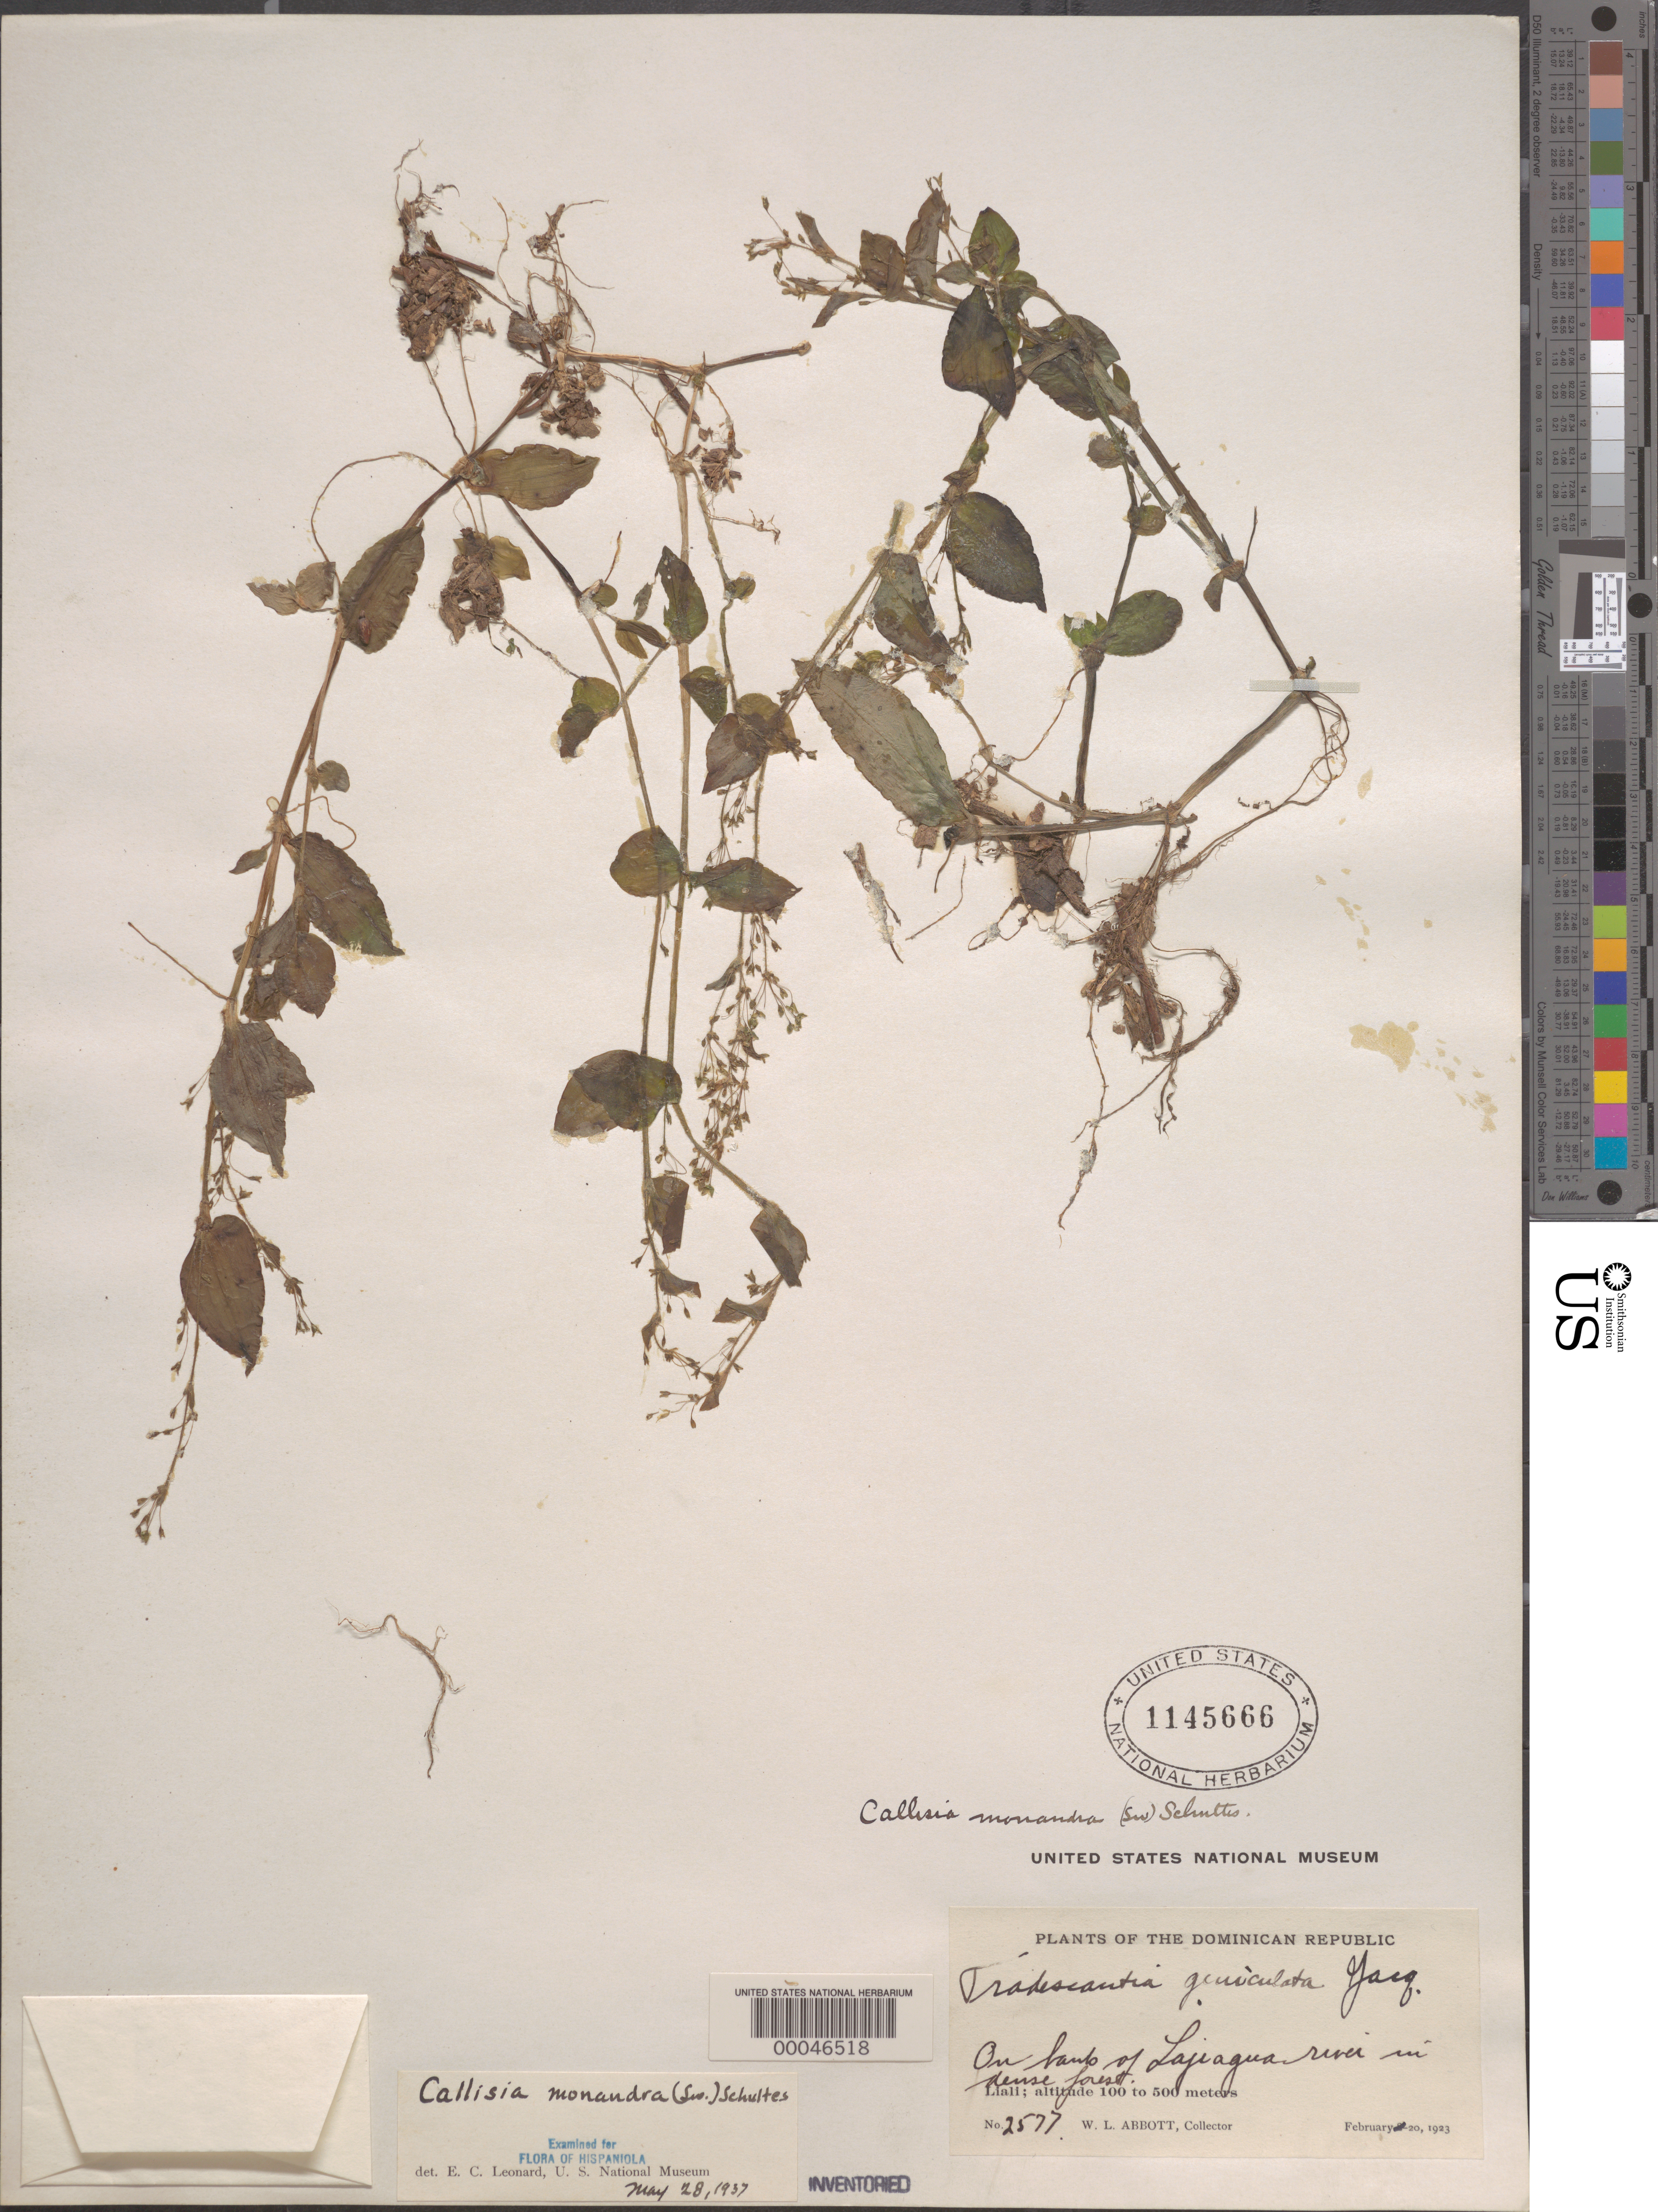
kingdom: Plantae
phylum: Tracheophyta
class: Liliopsida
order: Commelinales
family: Commelinaceae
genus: Callisia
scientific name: Callisia monandra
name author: (Sw.) Schult. & Schult. f.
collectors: W. L. Abbott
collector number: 2577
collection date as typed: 20 Feb 1923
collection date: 1923-02-20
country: Dominican Republic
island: Hispaniola Island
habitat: Bank of laguna, dense forest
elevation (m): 100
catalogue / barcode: US 1145666